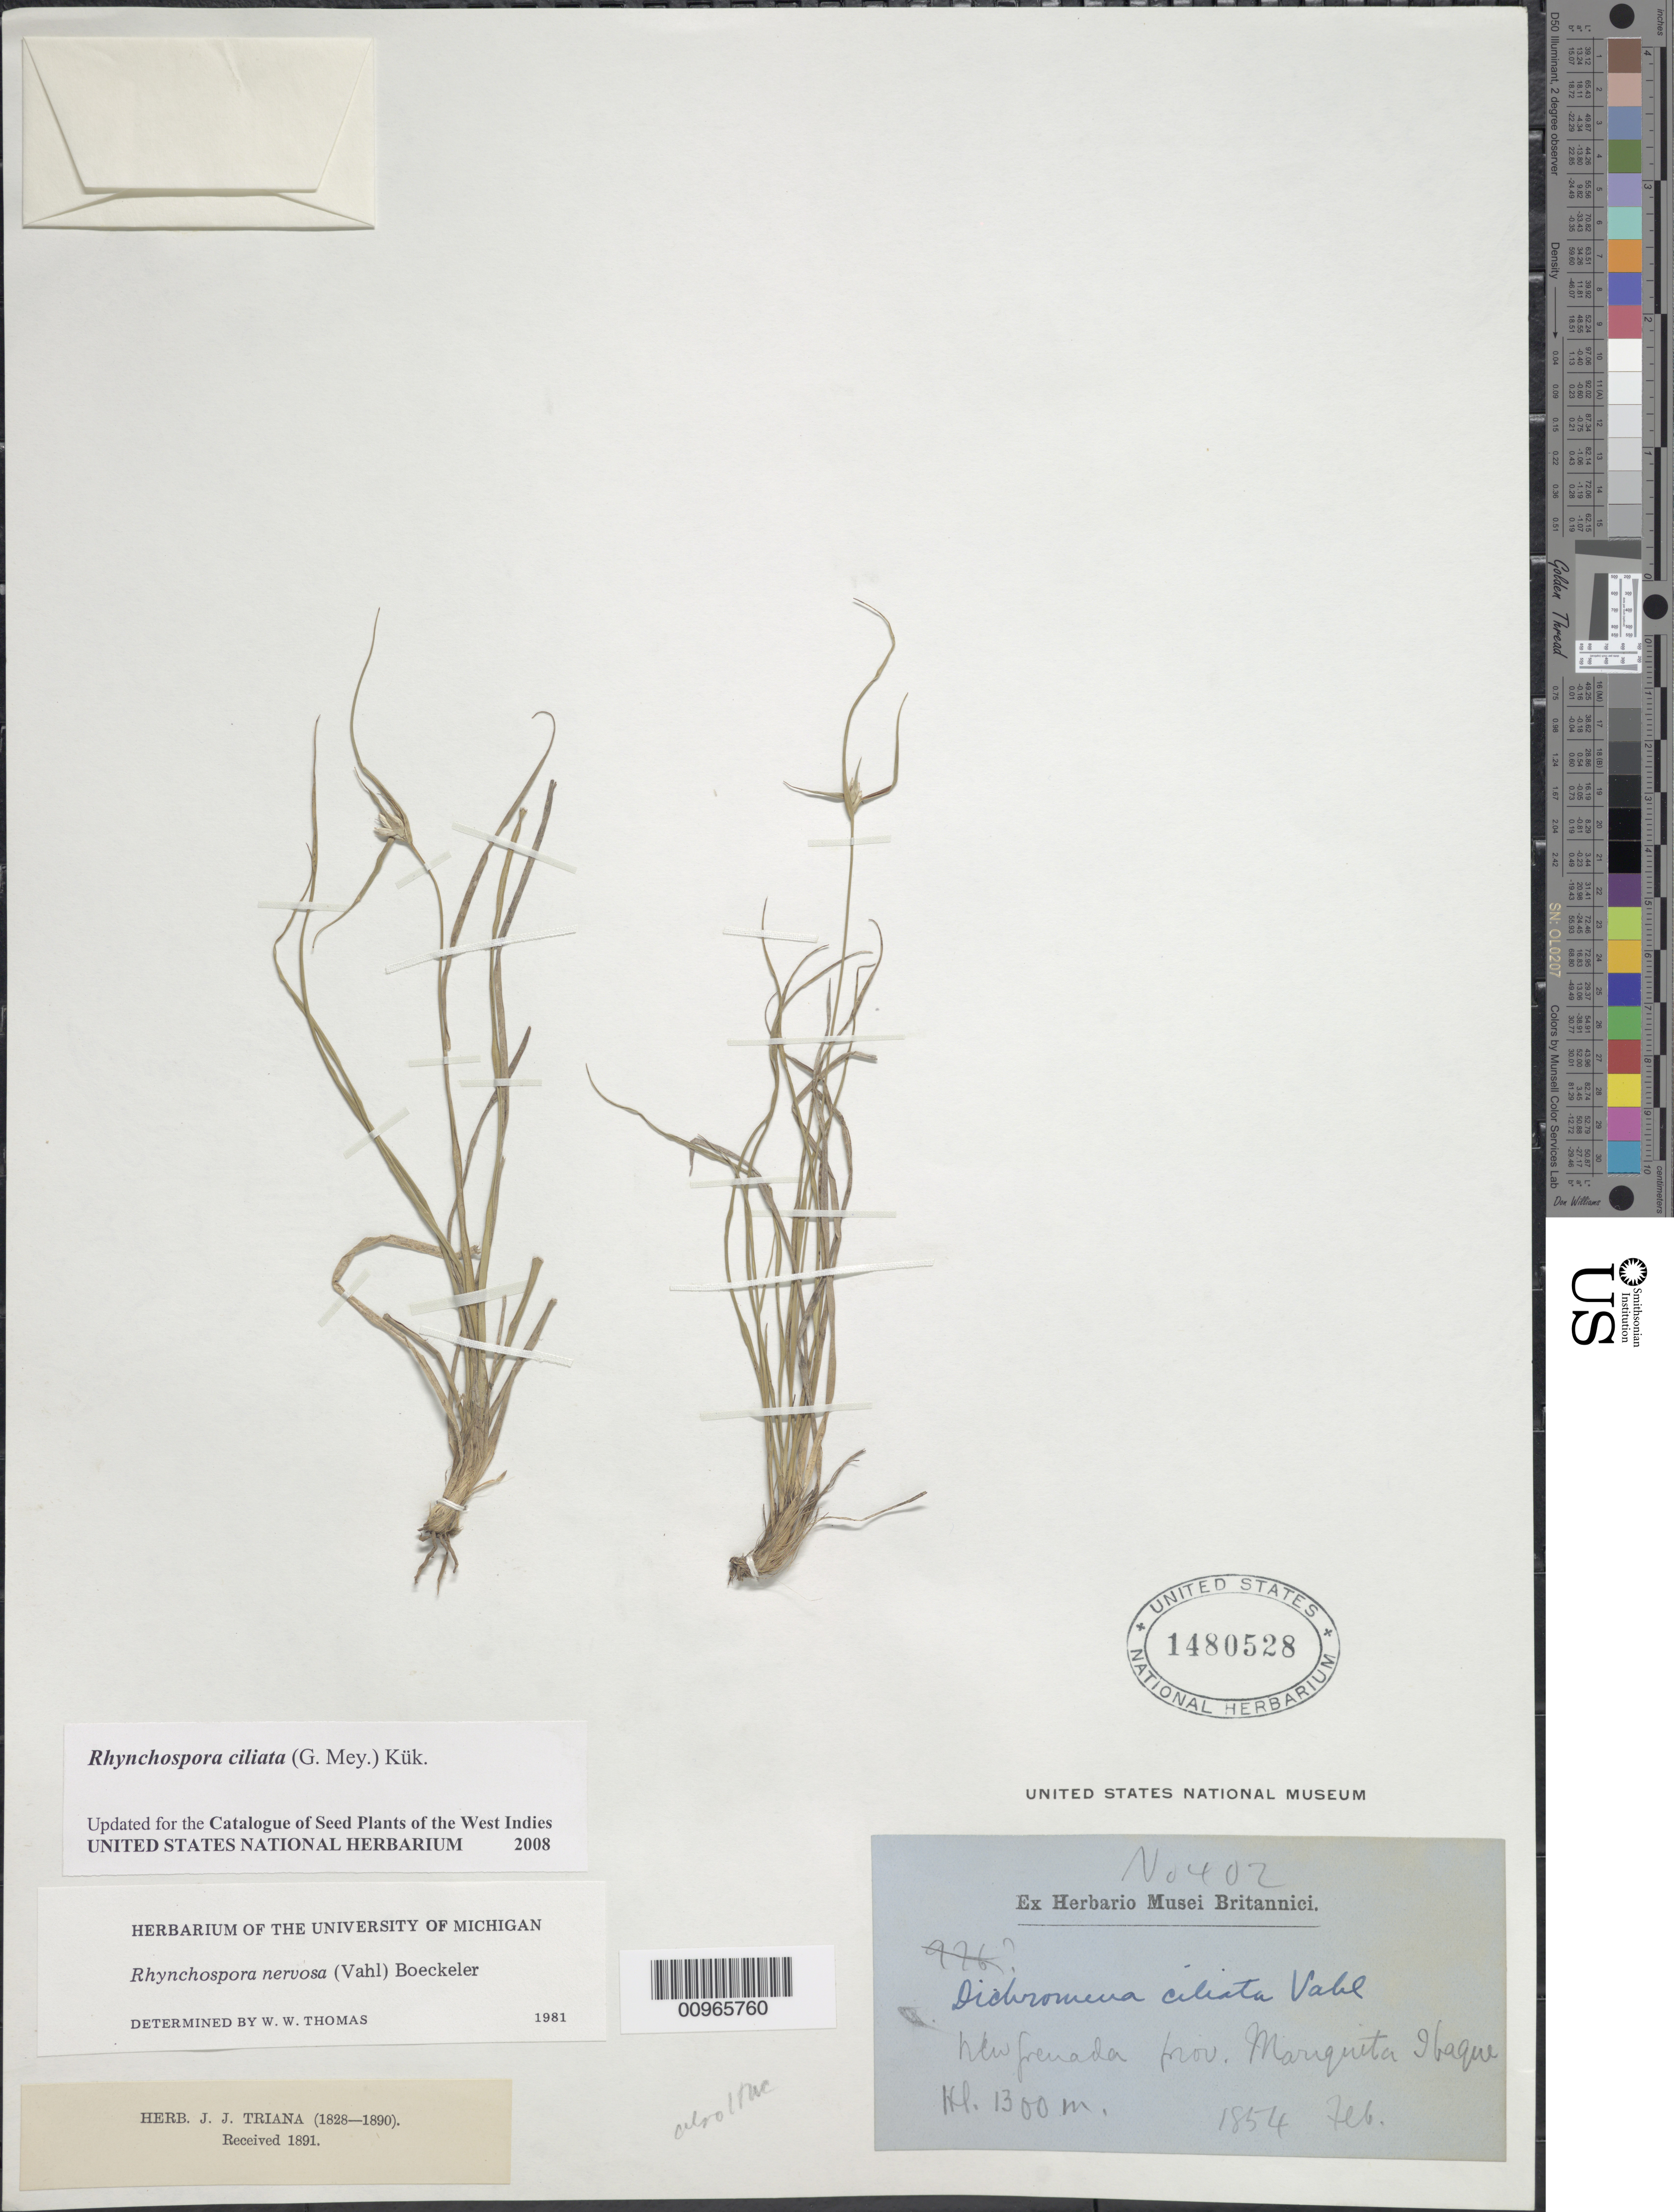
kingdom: Plantae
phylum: Tracheophyta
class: Liliopsida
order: Poales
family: Cyperaceae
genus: Rhynchospora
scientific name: Rhynchospora ciliata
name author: (G. Mey.) Kük.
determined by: Strong, M. T., (US), Smithsonian Institution - National Museum of Natural History (UNITED STATES)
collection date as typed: Feb 1854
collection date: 1854-02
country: Grenada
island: Grenada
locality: Prov. Mariquita Ibaque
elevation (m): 1300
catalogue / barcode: US 1480528